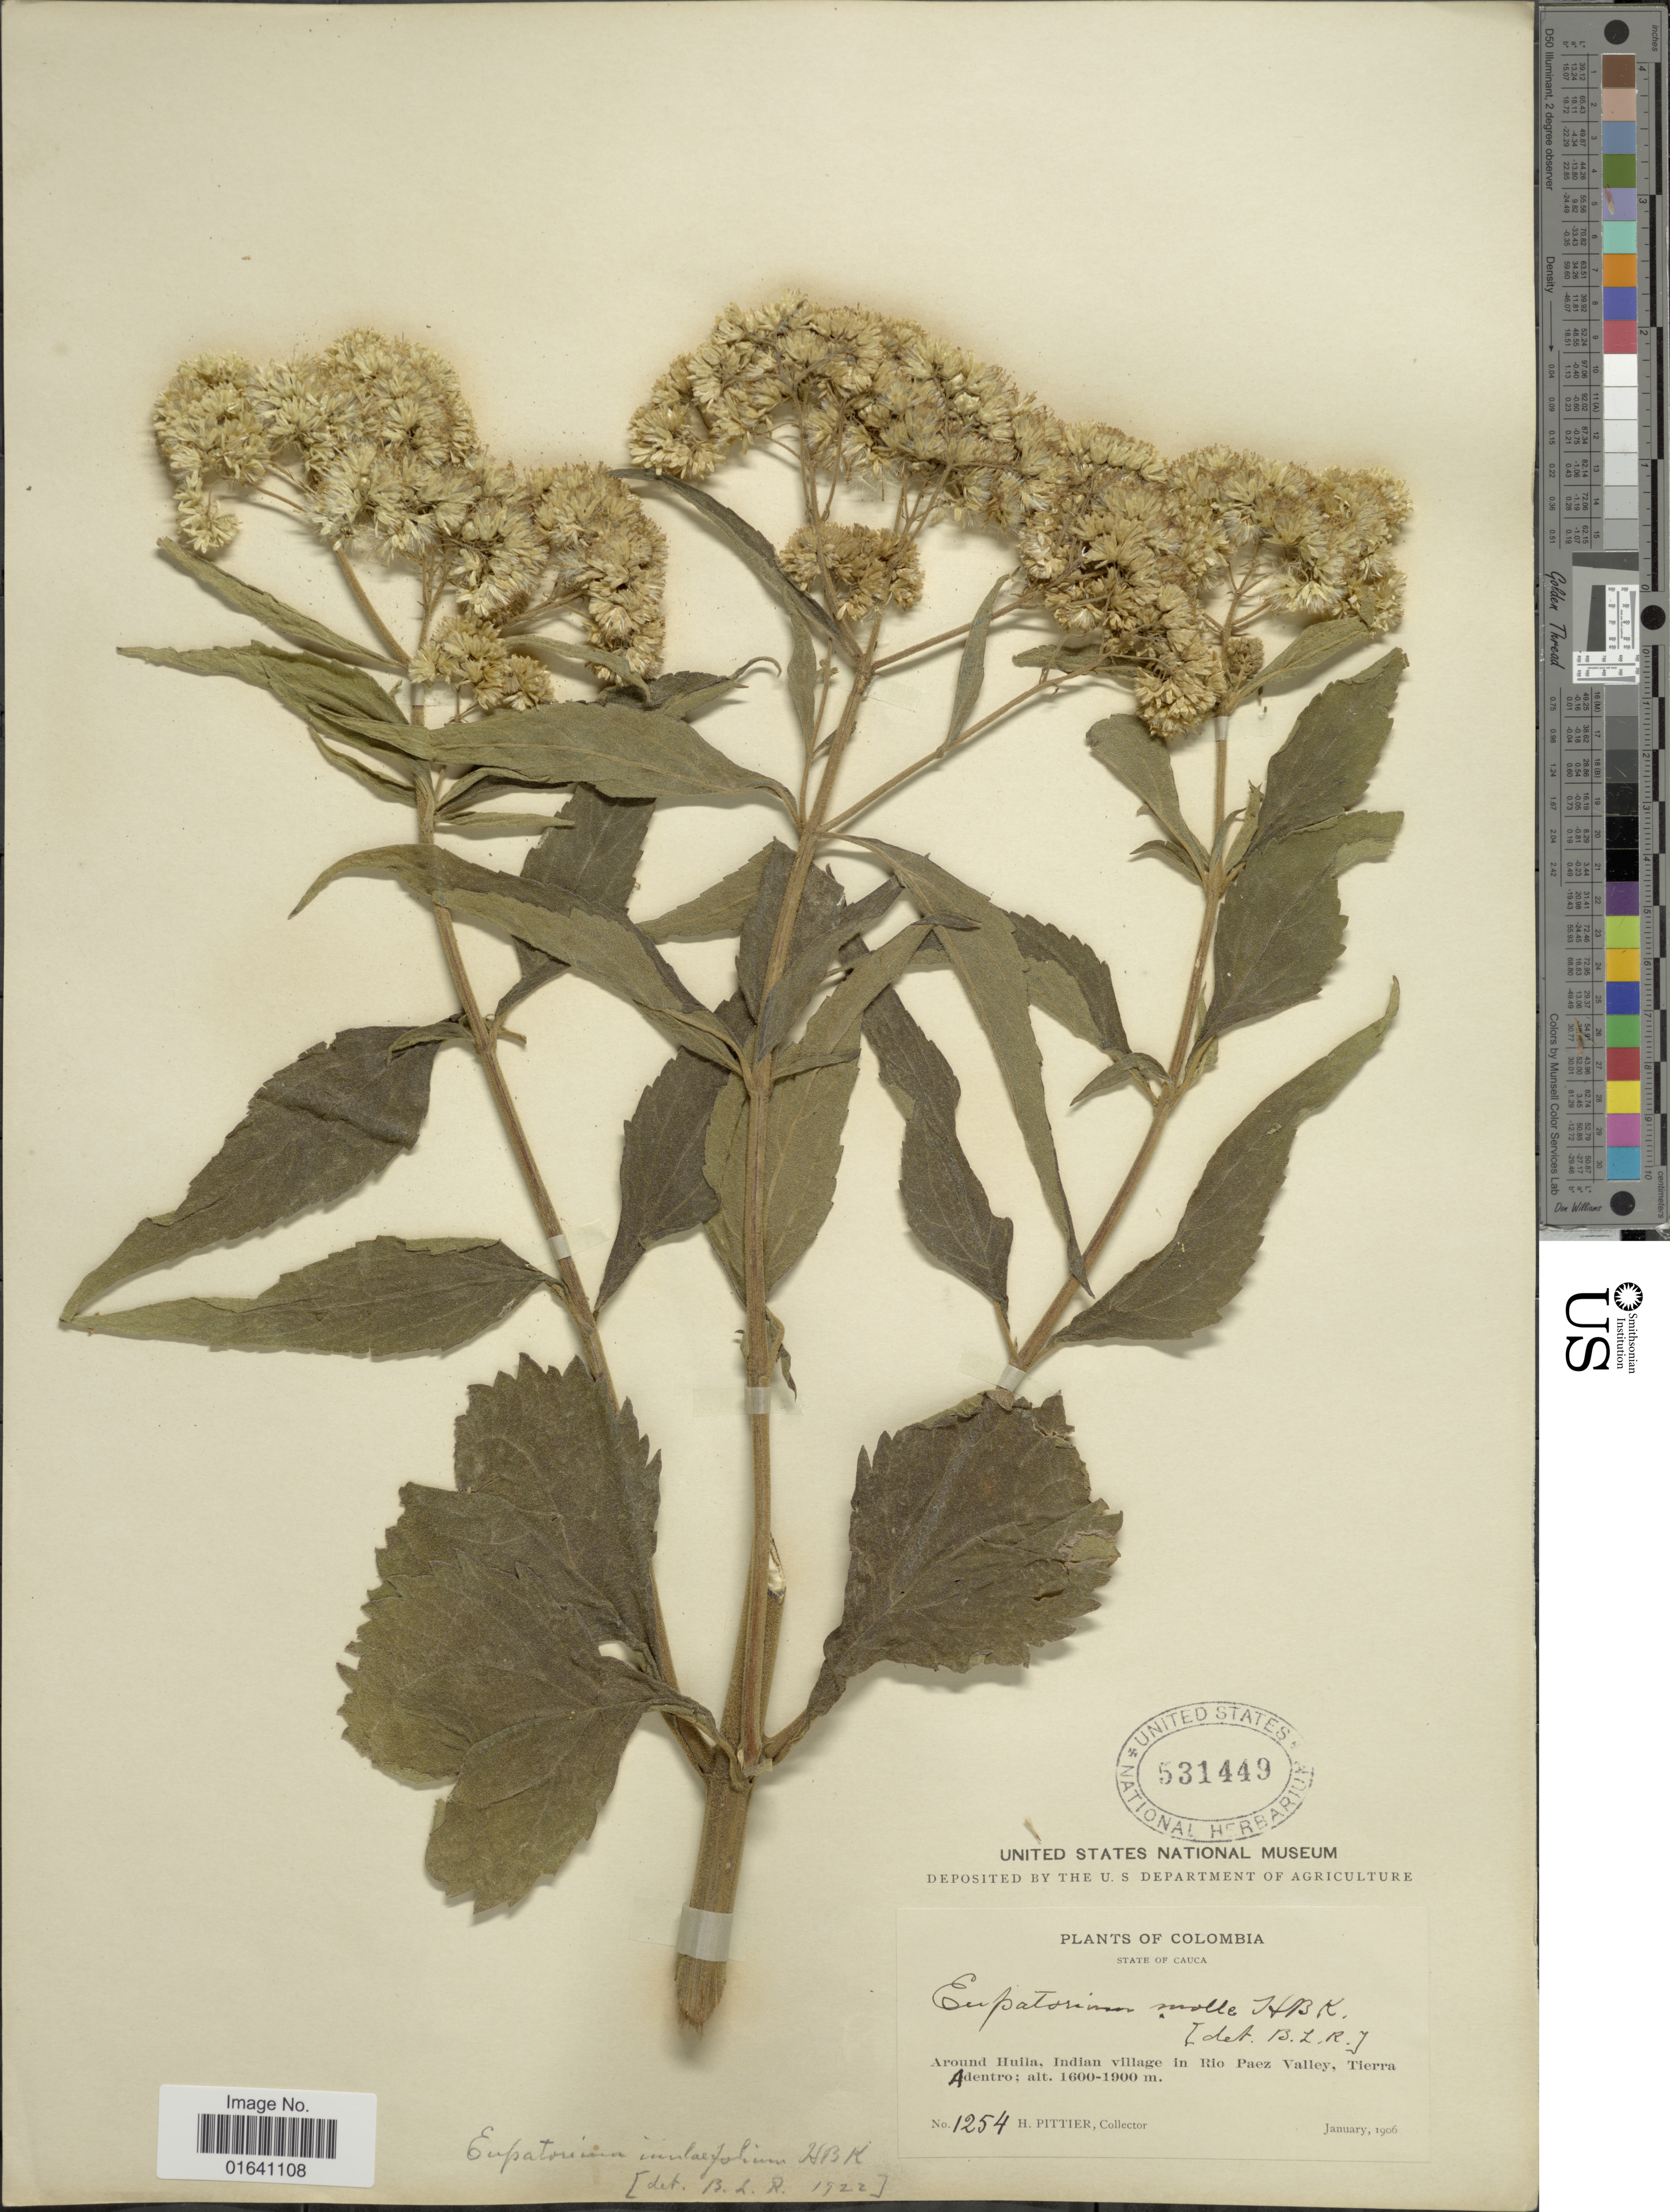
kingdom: Plantae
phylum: Tracheophyta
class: Magnoliopsida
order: Asterales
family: Asteraceae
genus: Austroeupatorium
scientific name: Austroeupatorium inulaefolium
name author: (Kunth) R.M. King & H. Rob.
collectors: H. F. Pittier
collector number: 1254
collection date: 1906-01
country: Colombia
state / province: Huila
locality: State of Cauca, Around Huila, Indian village in Rio Paez Valley, Tierra Adentro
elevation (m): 1600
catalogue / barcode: US 531449